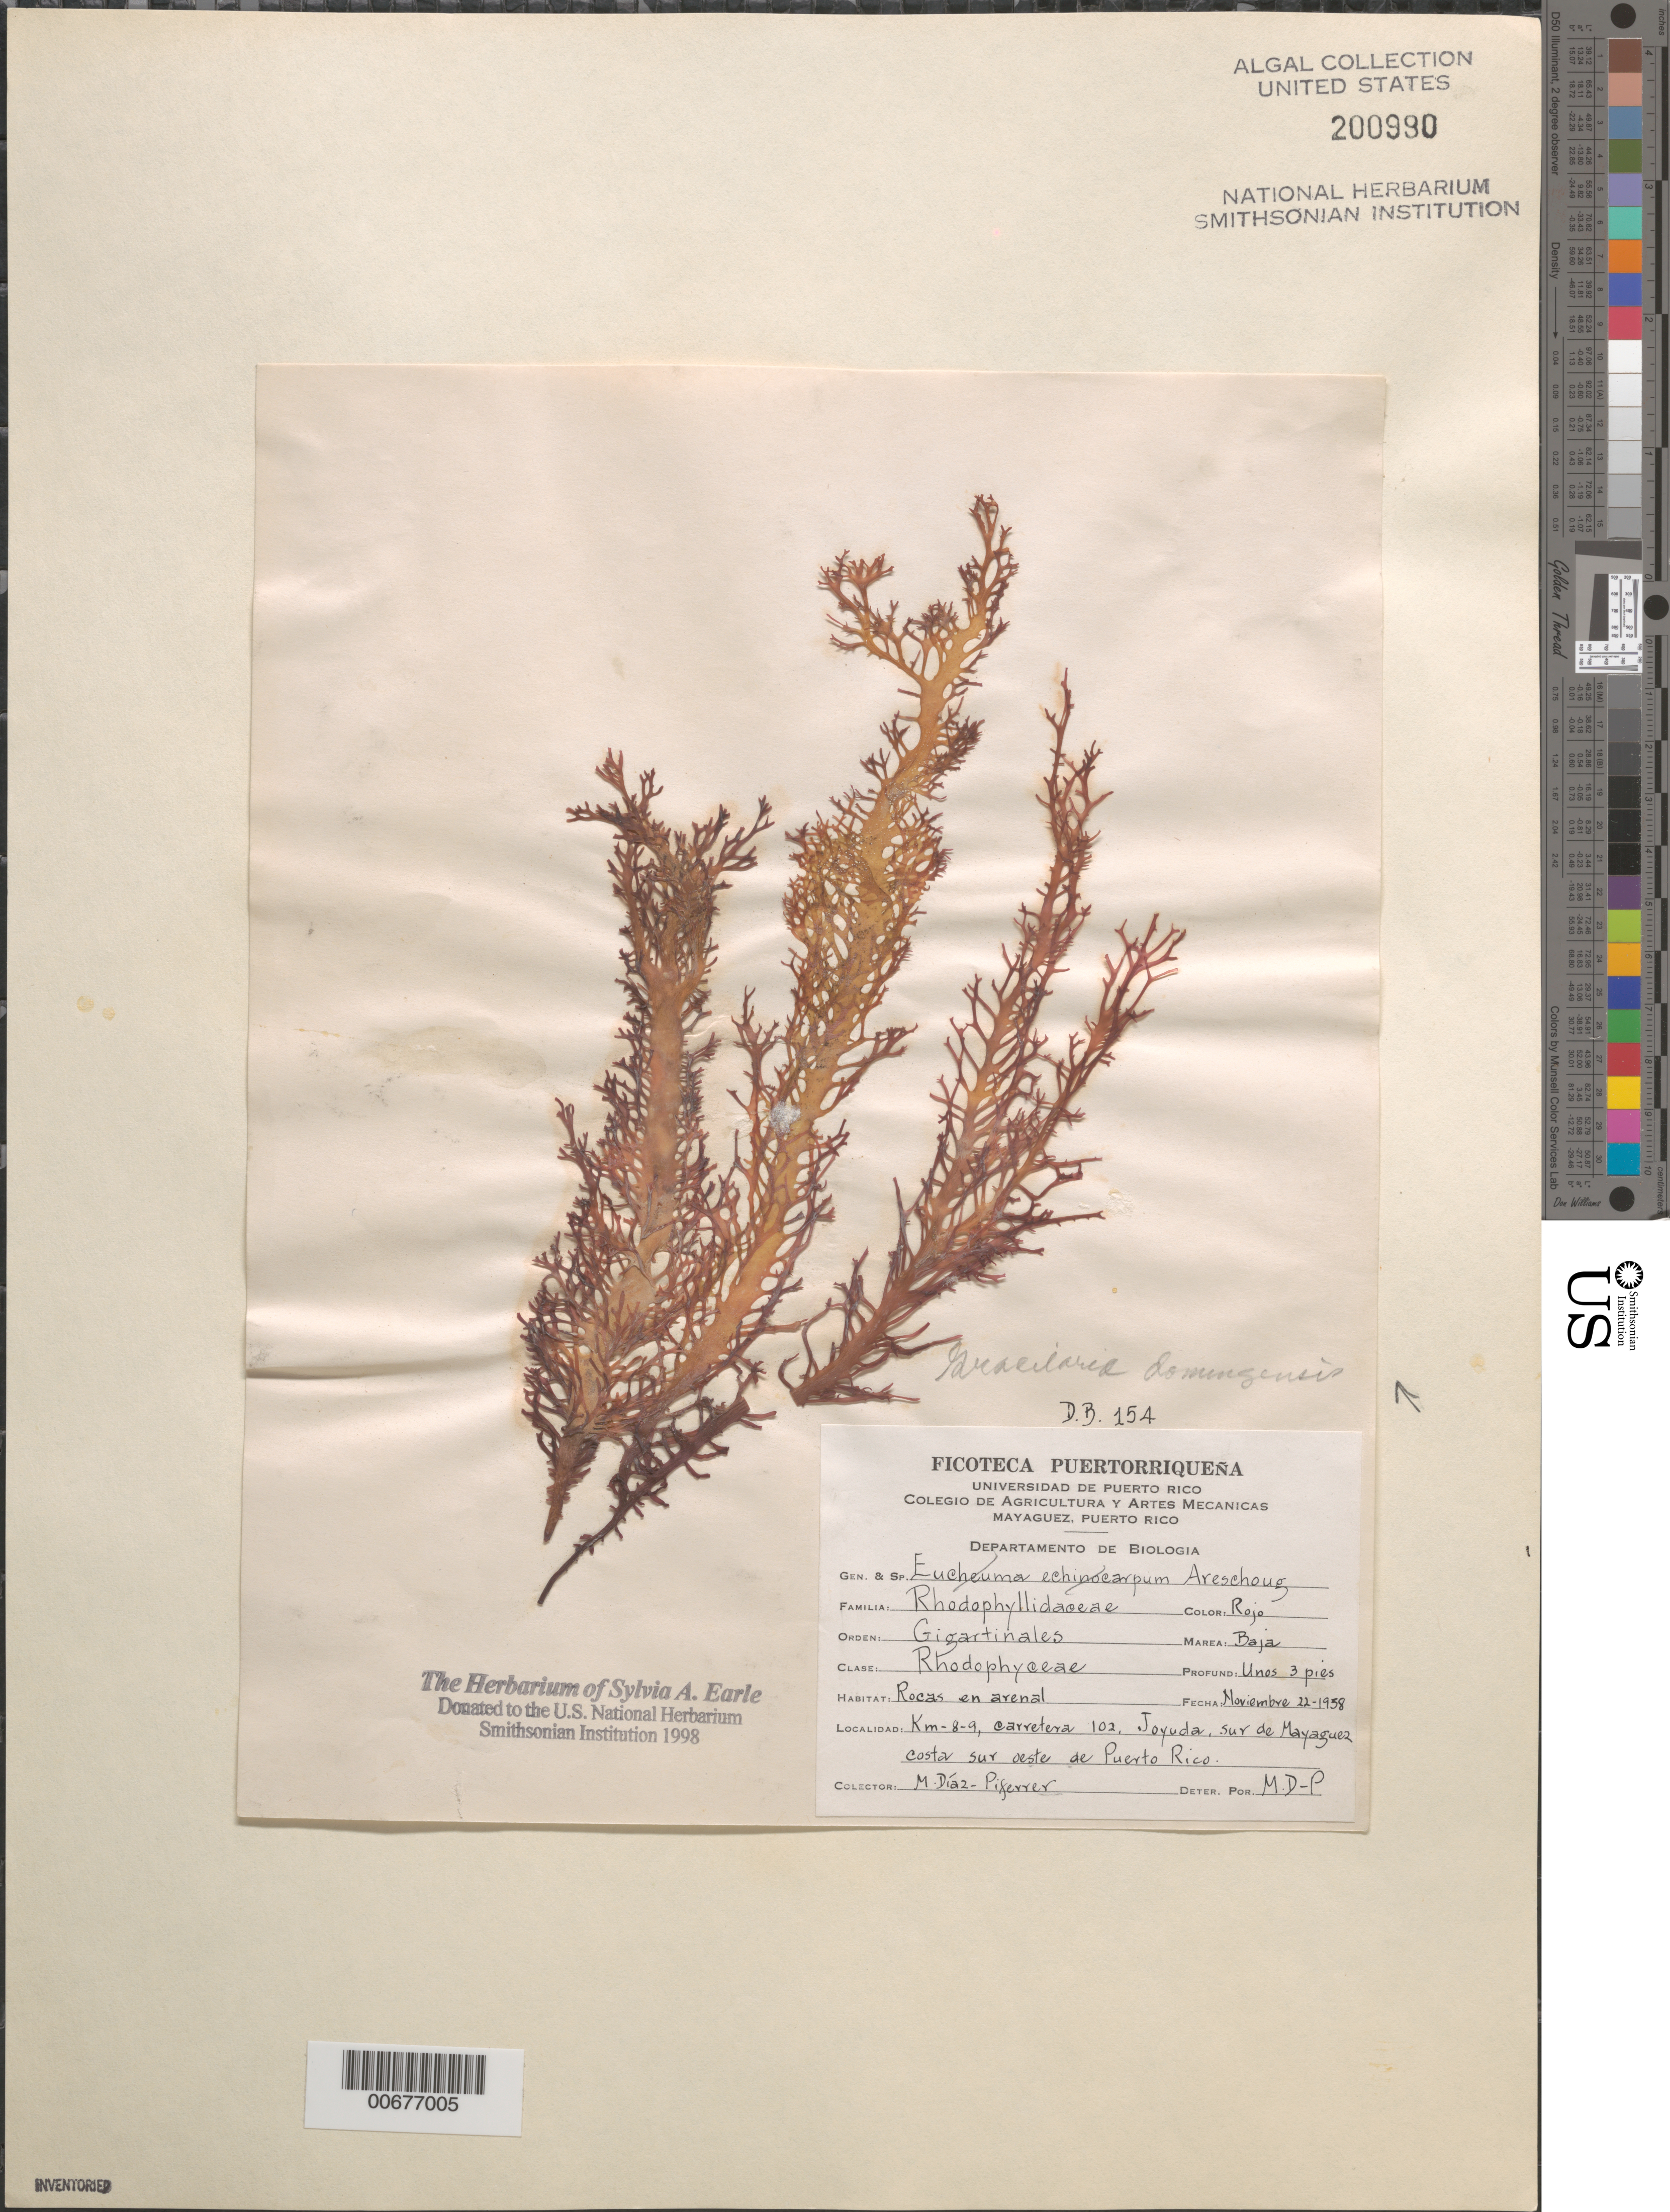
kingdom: Plantae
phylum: Rhodophyta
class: Florideophyceae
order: Gracilariales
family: Gracilariaceae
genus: Gracilaria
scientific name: Gracilaria domingensis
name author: (Kütz.) O.G. Sond. in Dickie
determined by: Diaz-Piferrer, M.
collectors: M. Diaz-Piferrer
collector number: DB 154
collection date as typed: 22 Nov 1958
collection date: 1958-11-22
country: Puerto Rico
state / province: Cabo Rojo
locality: Joyuda, south of Mayaguez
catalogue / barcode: US 200990